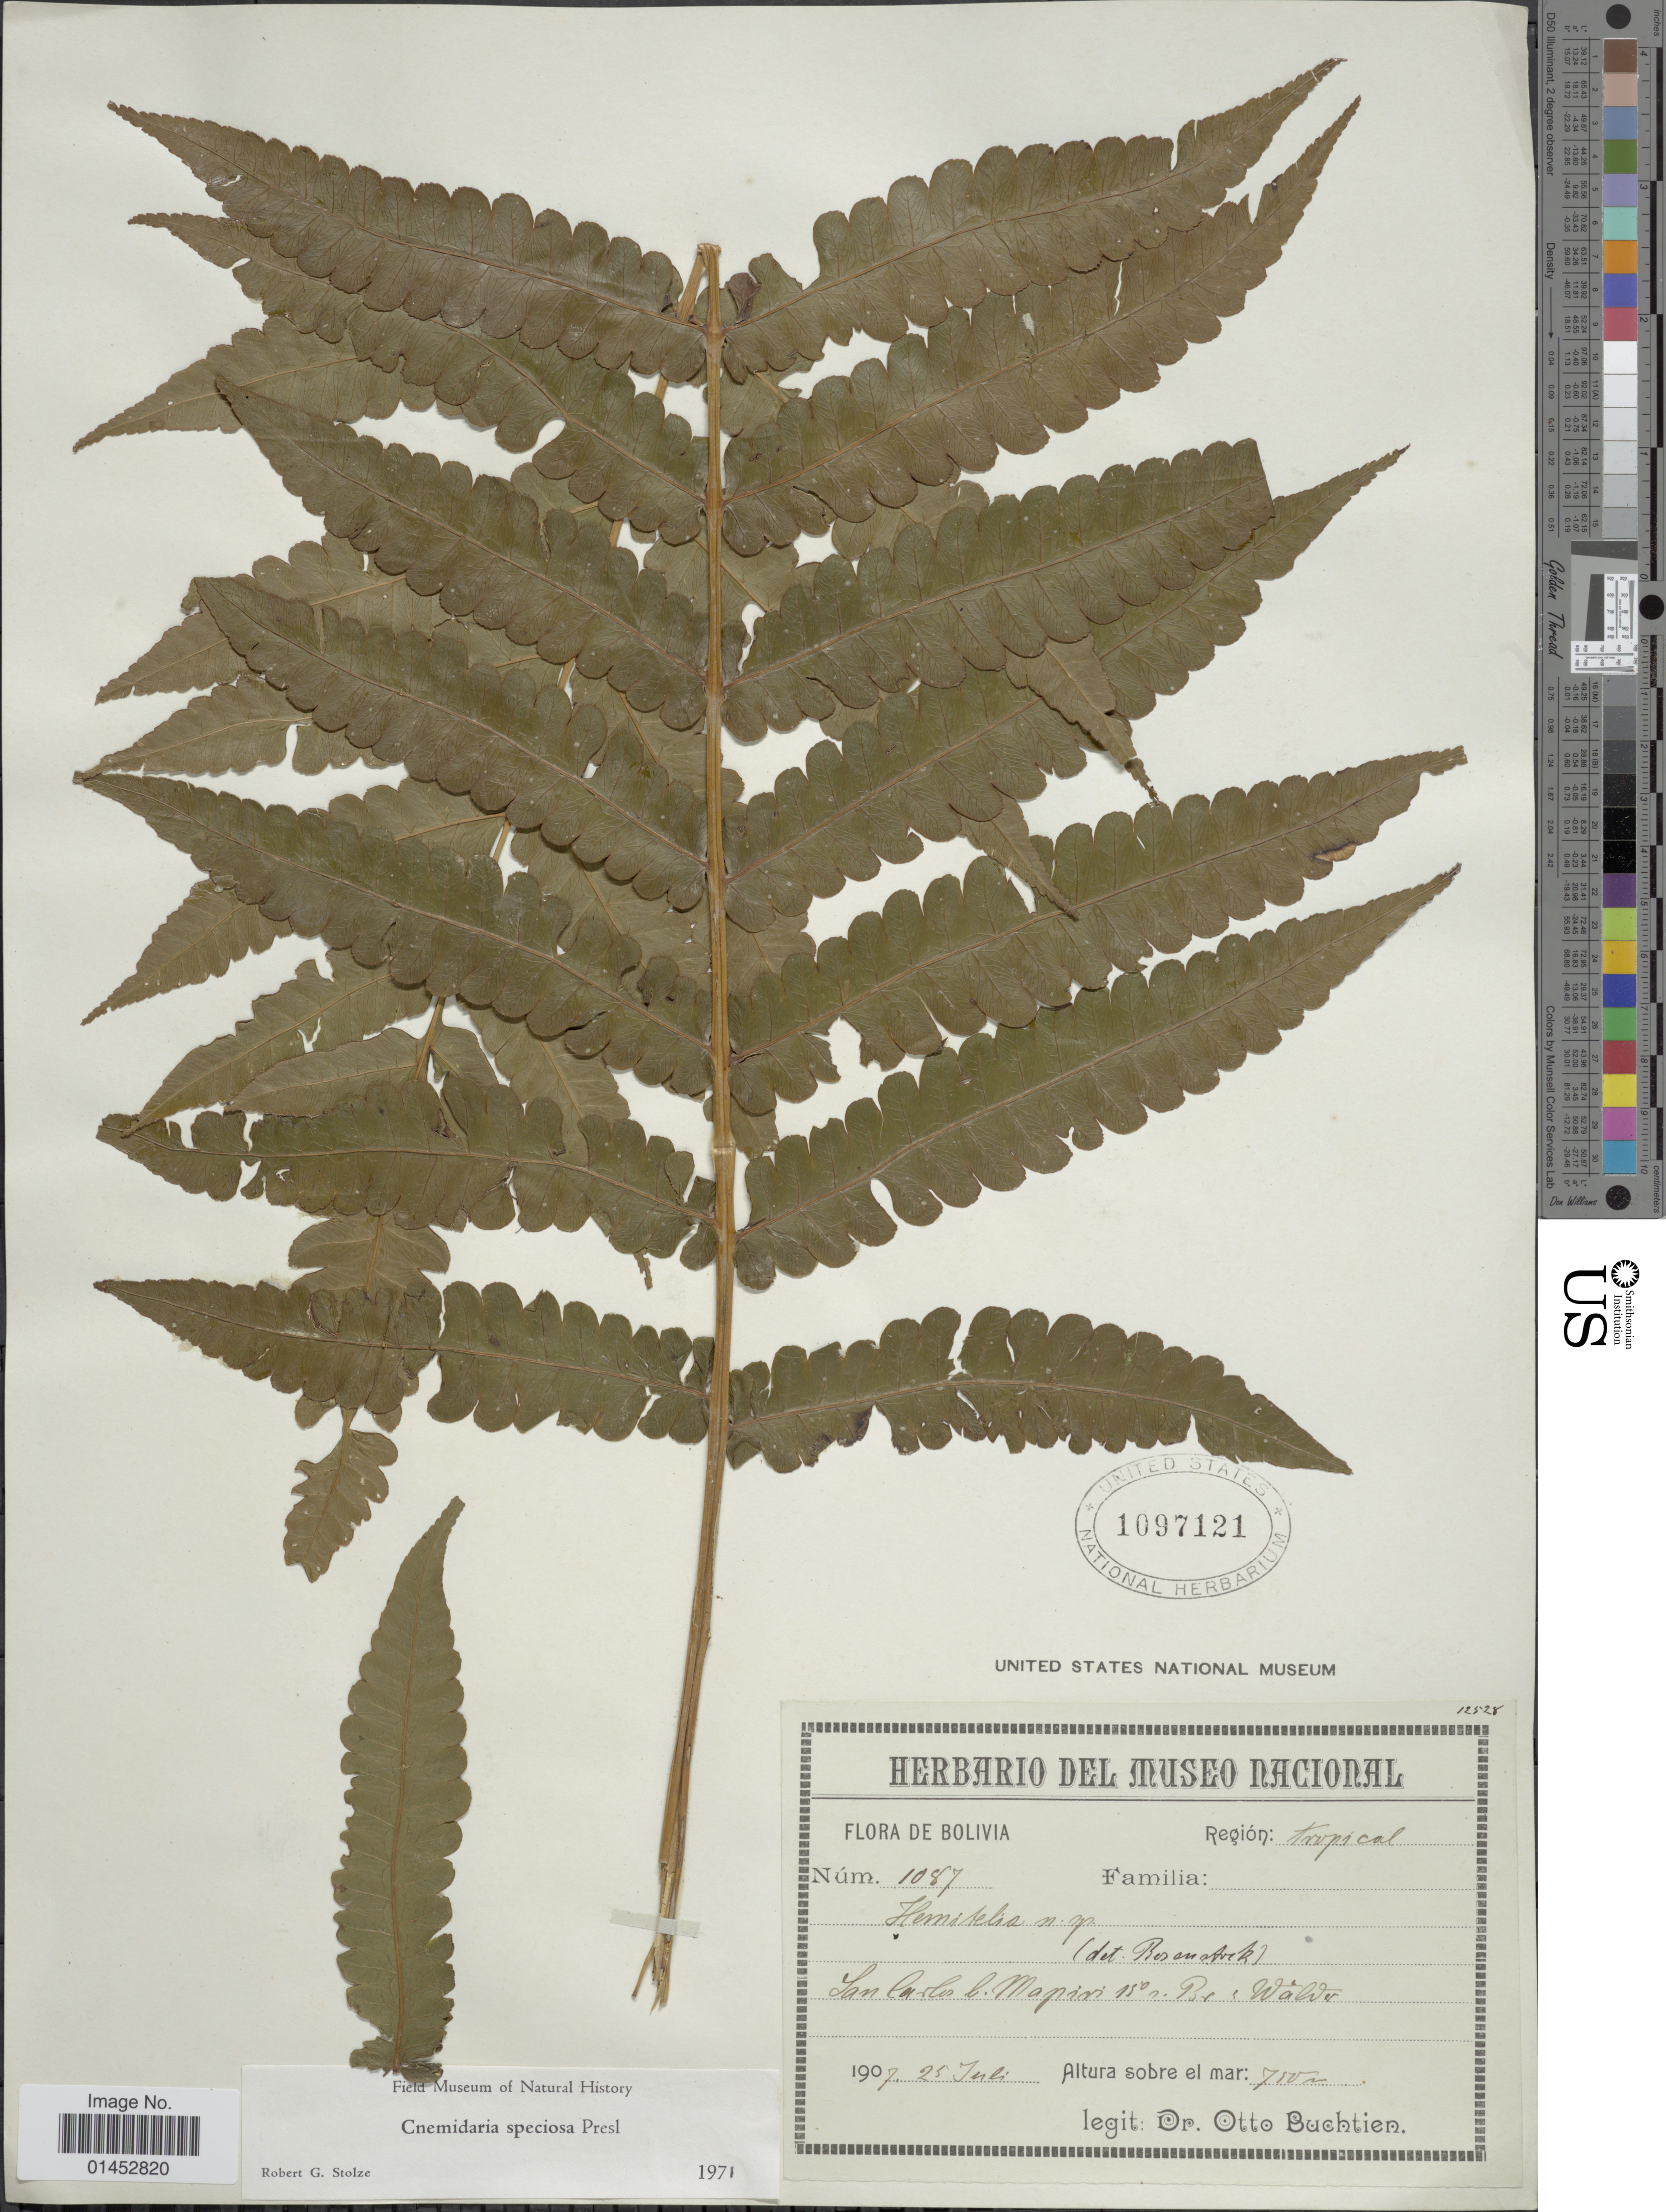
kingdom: Plantae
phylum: Tracheophyta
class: Polypodiopsida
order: Cyatheales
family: Cyatheaceae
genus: Cyathea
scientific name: Cyathea speciosa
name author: Humb. & Bonpl. ex Willd.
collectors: O. Buchtien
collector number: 1087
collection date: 1907-07-25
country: Bolivia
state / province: La Paz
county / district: Mapiri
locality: San Carlos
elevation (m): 750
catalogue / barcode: US 1097121